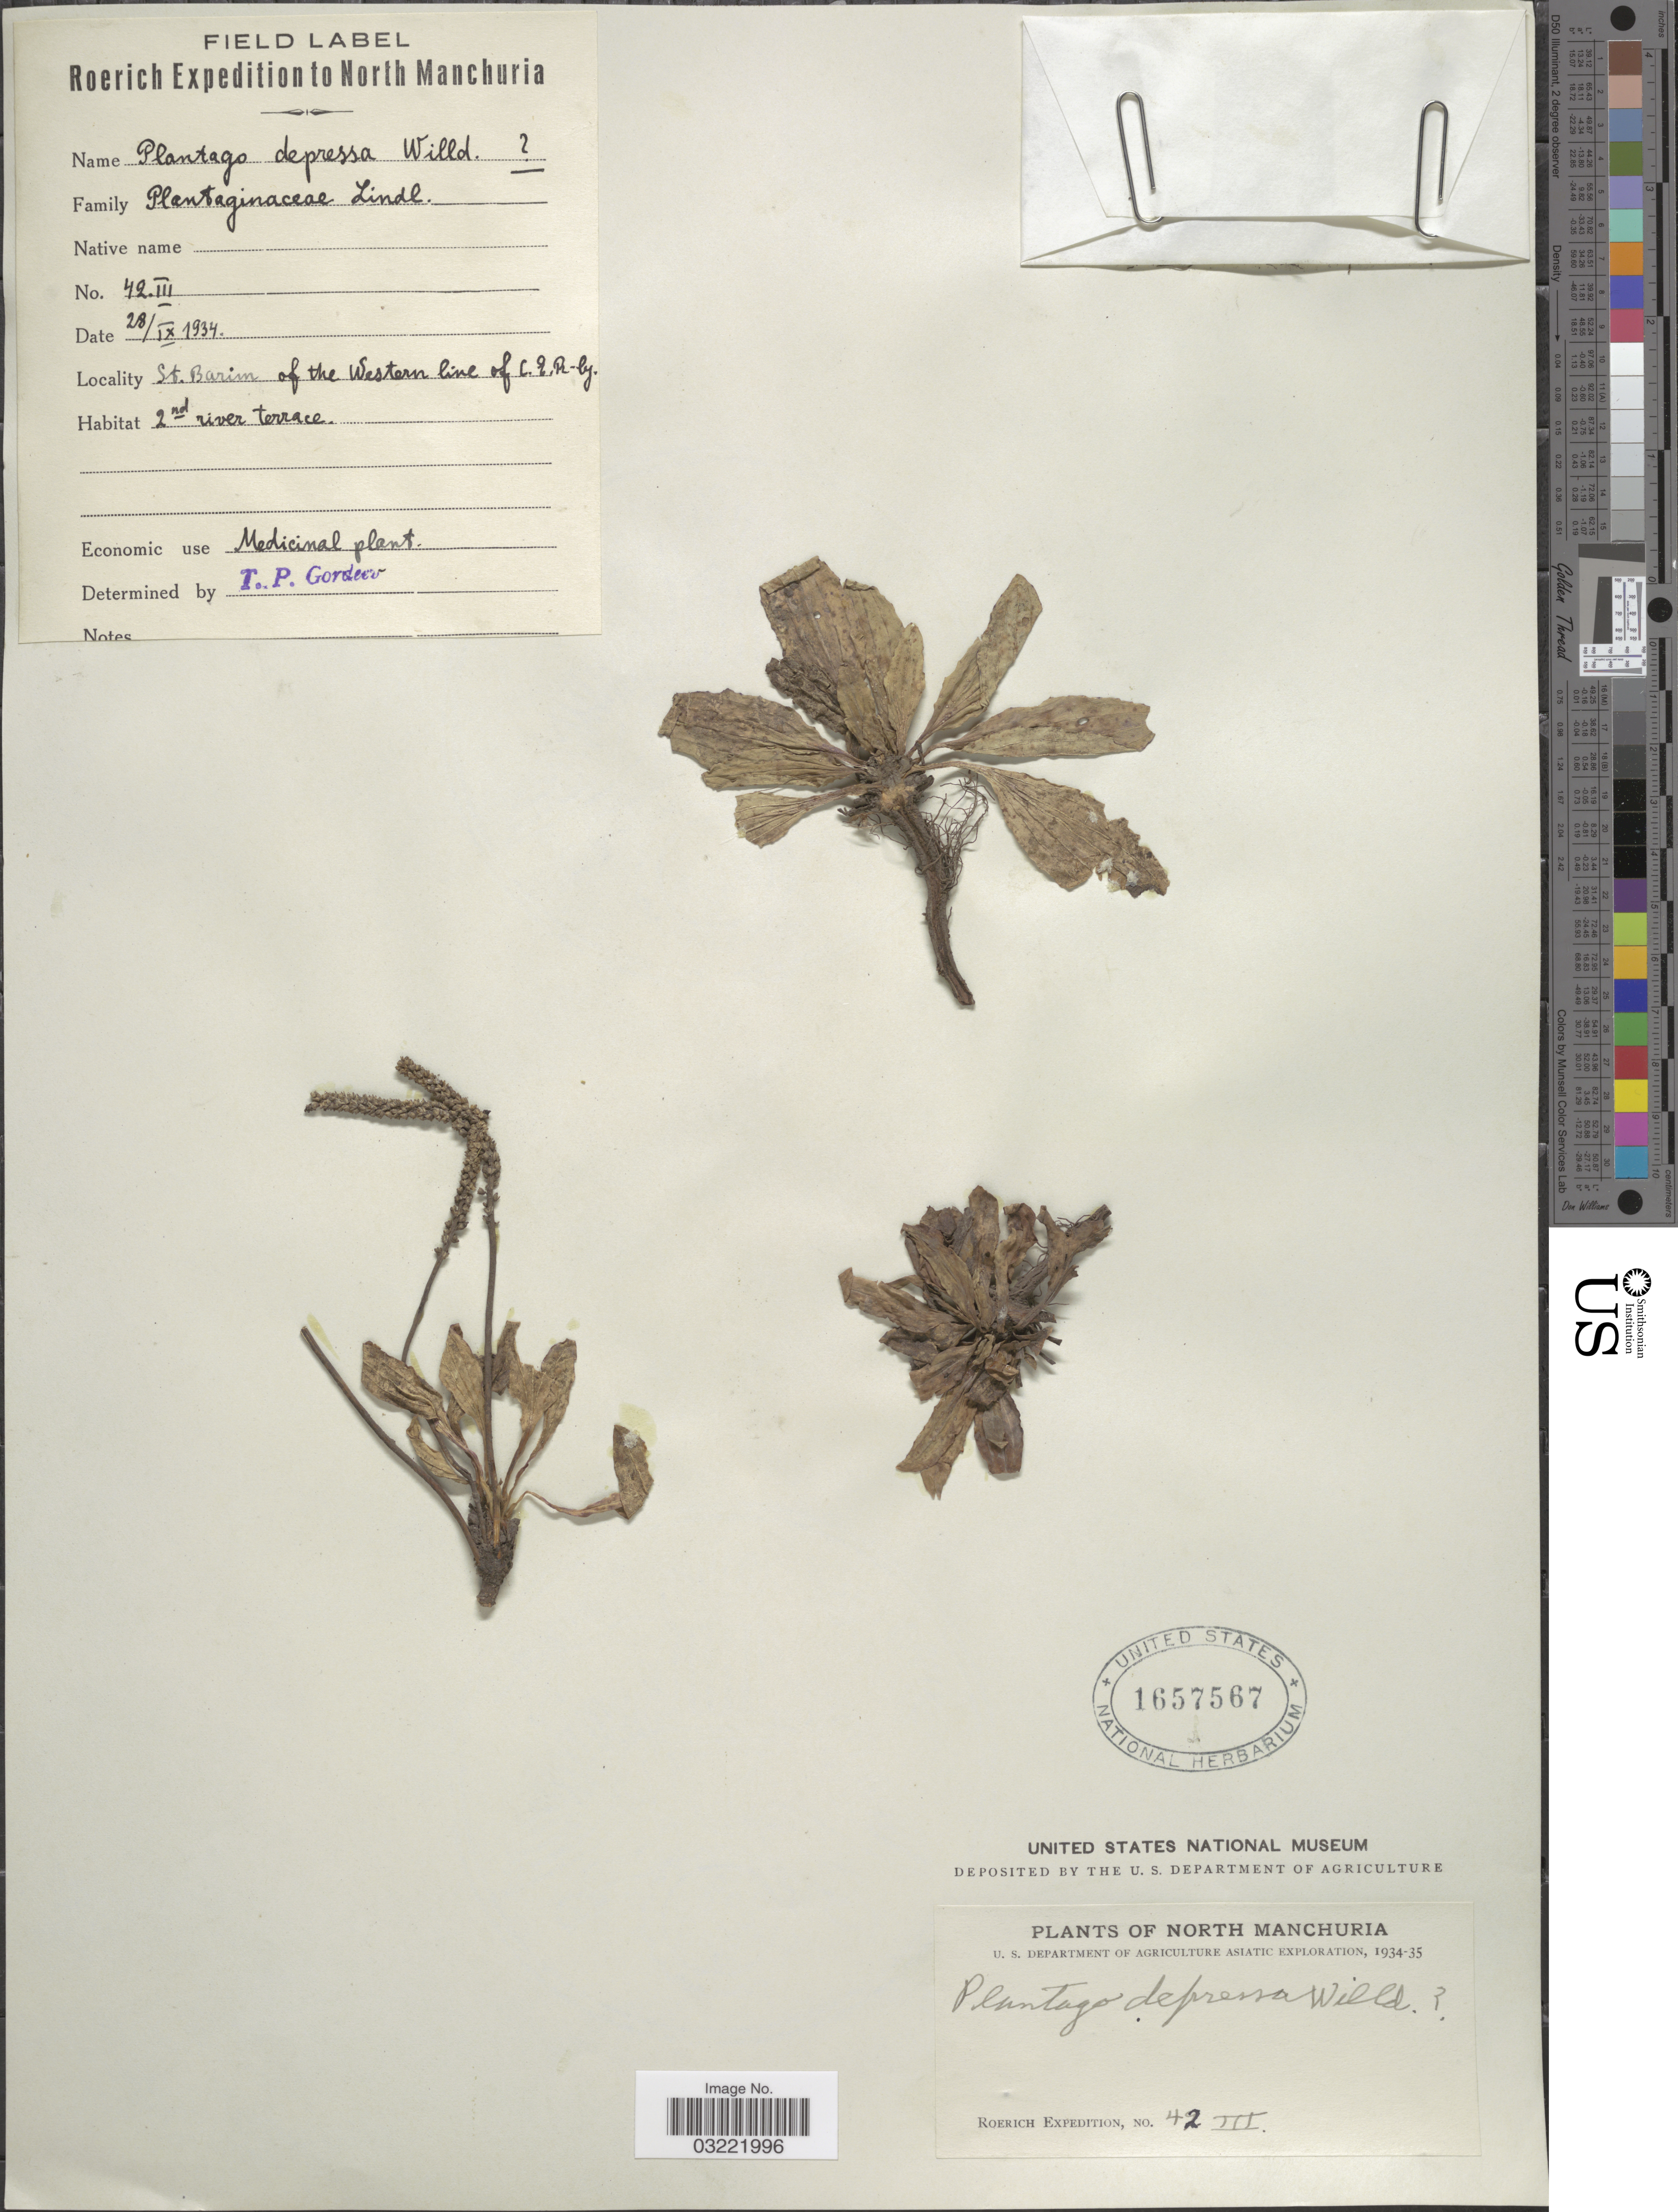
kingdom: Plantae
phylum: Tracheophyta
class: Magnoliopsida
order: Lamiales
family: Plantaginaceae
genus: Plantago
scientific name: Plantago depressa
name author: Willd.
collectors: -. Roerich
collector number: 42III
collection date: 1934-09-28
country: China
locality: North Manchuria. St. Barim of the Western line of C. E. R. [interpreted]-ly. 2nd river terrace.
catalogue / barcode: US 1657567